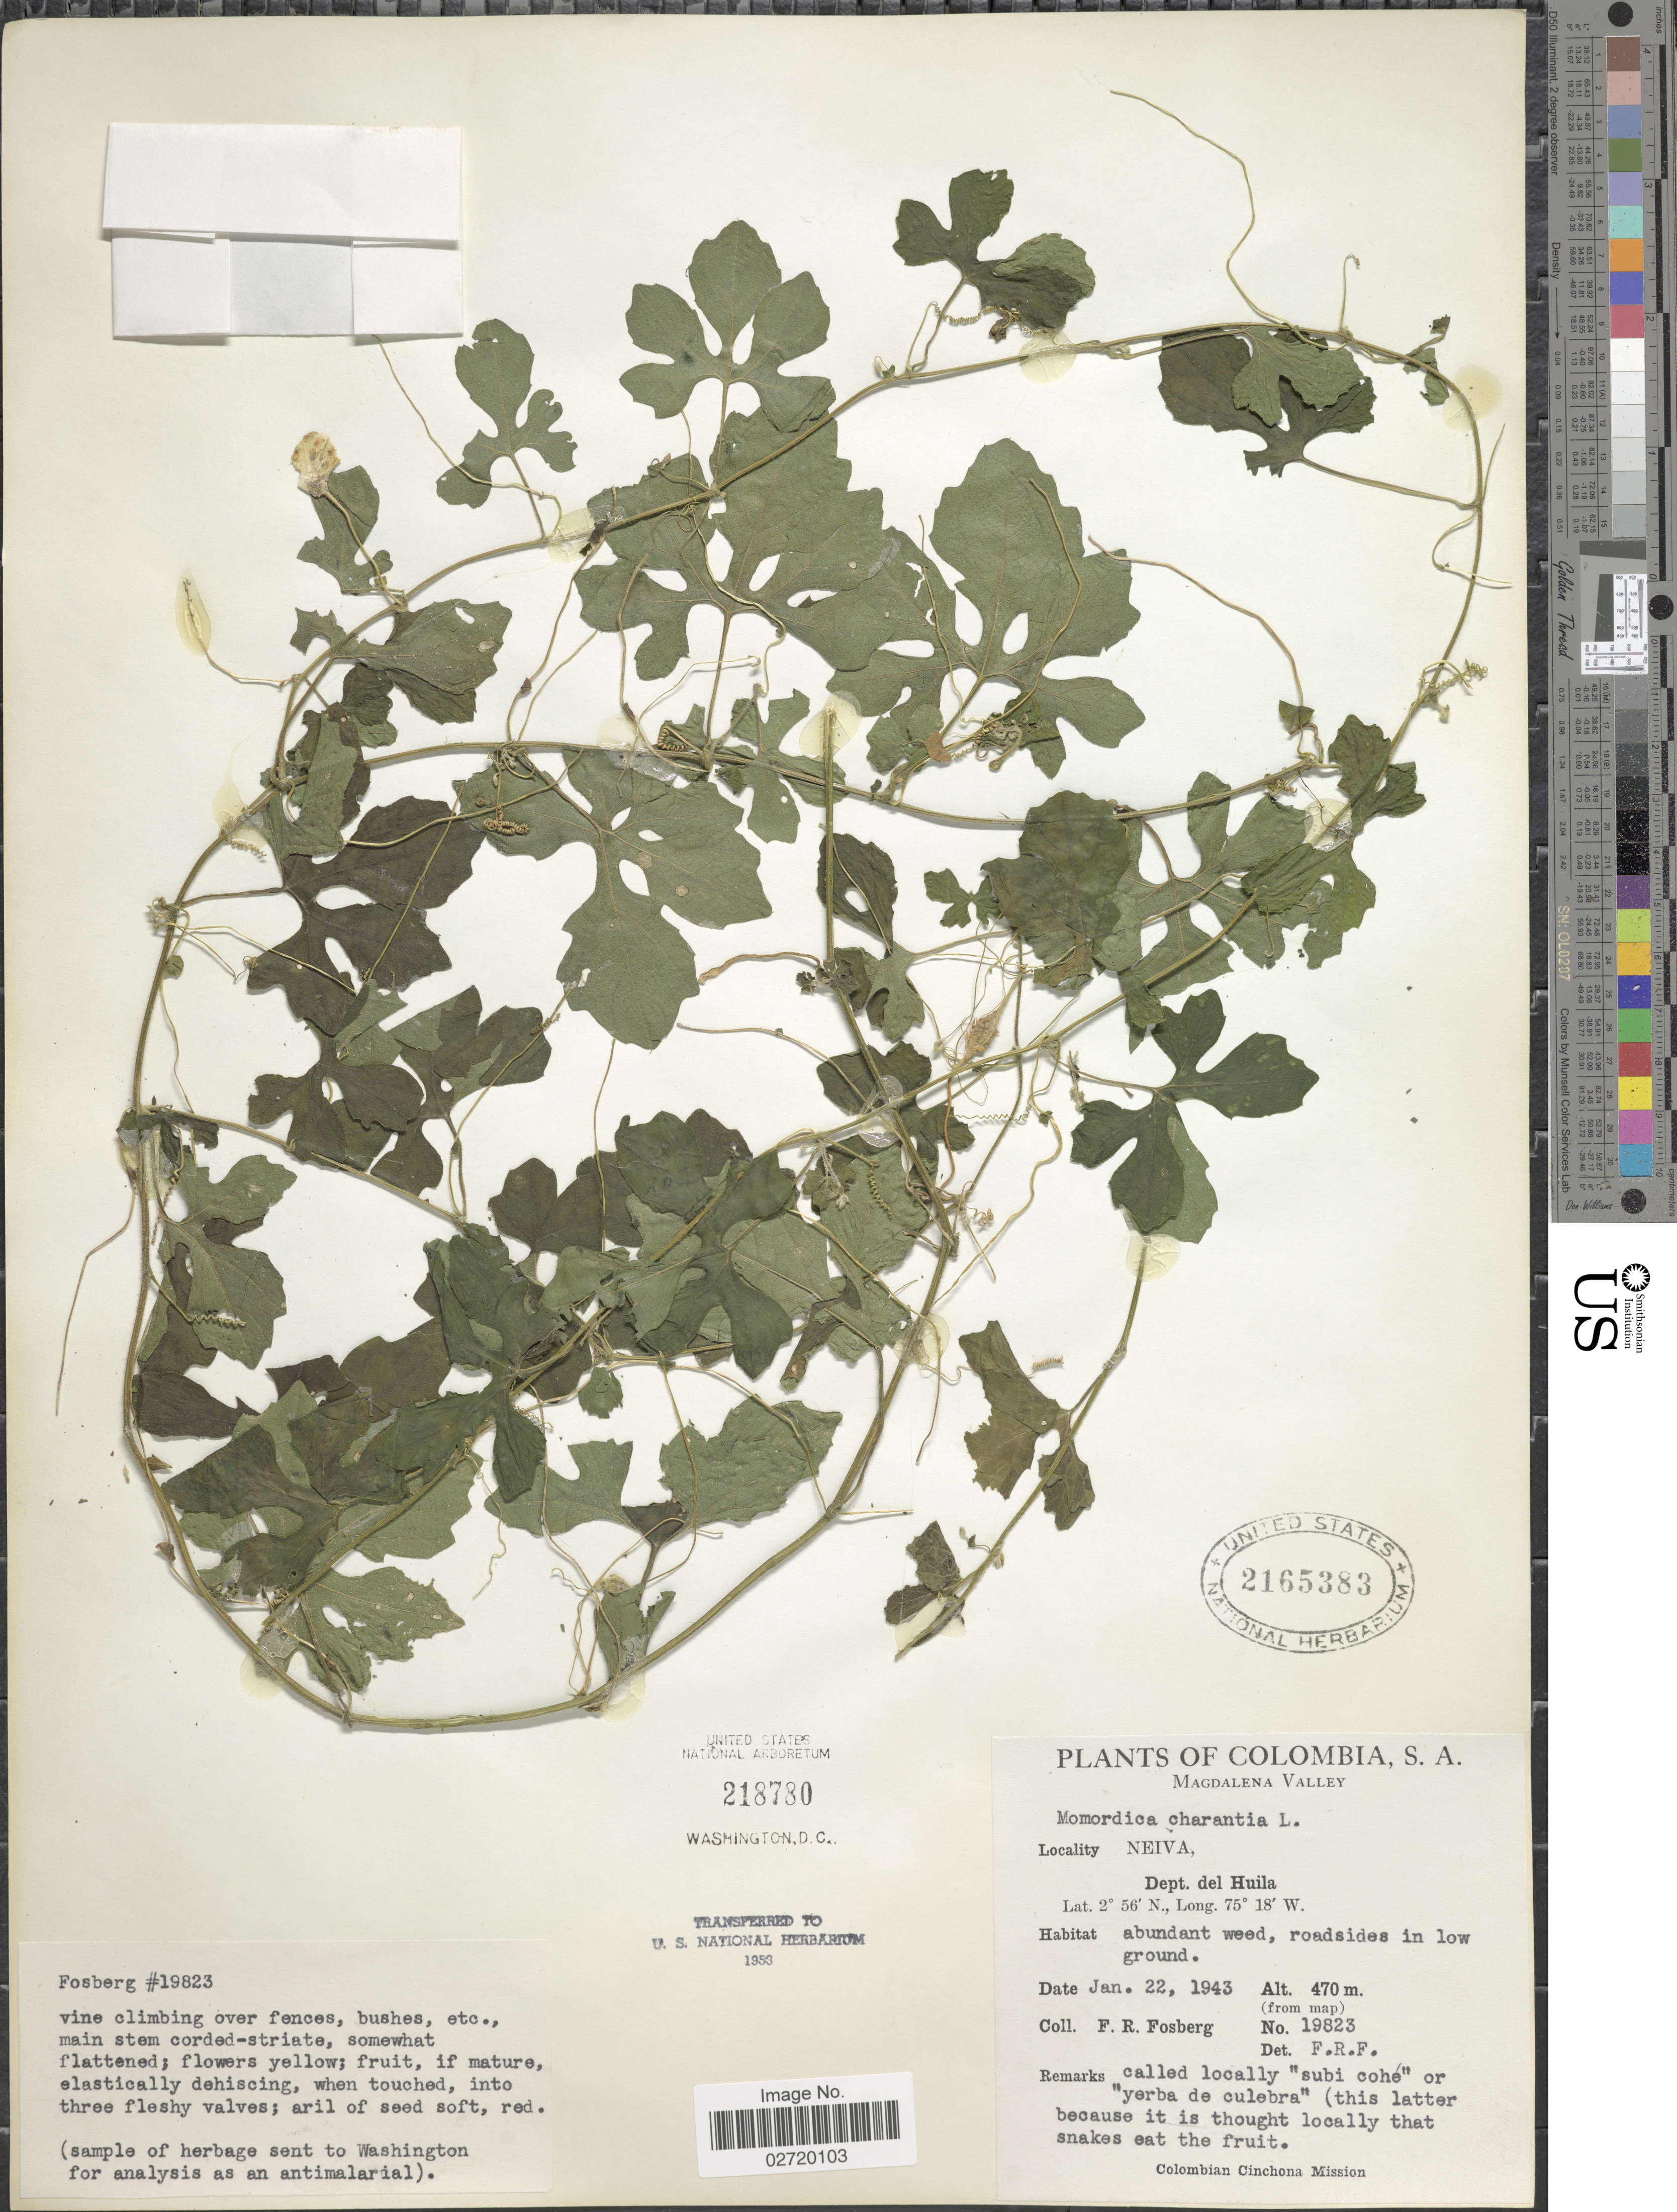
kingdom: Plantae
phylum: Tracheophyta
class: Magnoliopsida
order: Cucurbitales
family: Cucurbitaceae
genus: Momordica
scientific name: Momordica charantia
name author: L.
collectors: F. R. Fosberg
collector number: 19823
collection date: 1943-01-22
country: Colombia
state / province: Huila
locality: Magdalena Valley, Neiva, Dept. del Huila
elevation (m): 470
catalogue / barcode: US 2165383